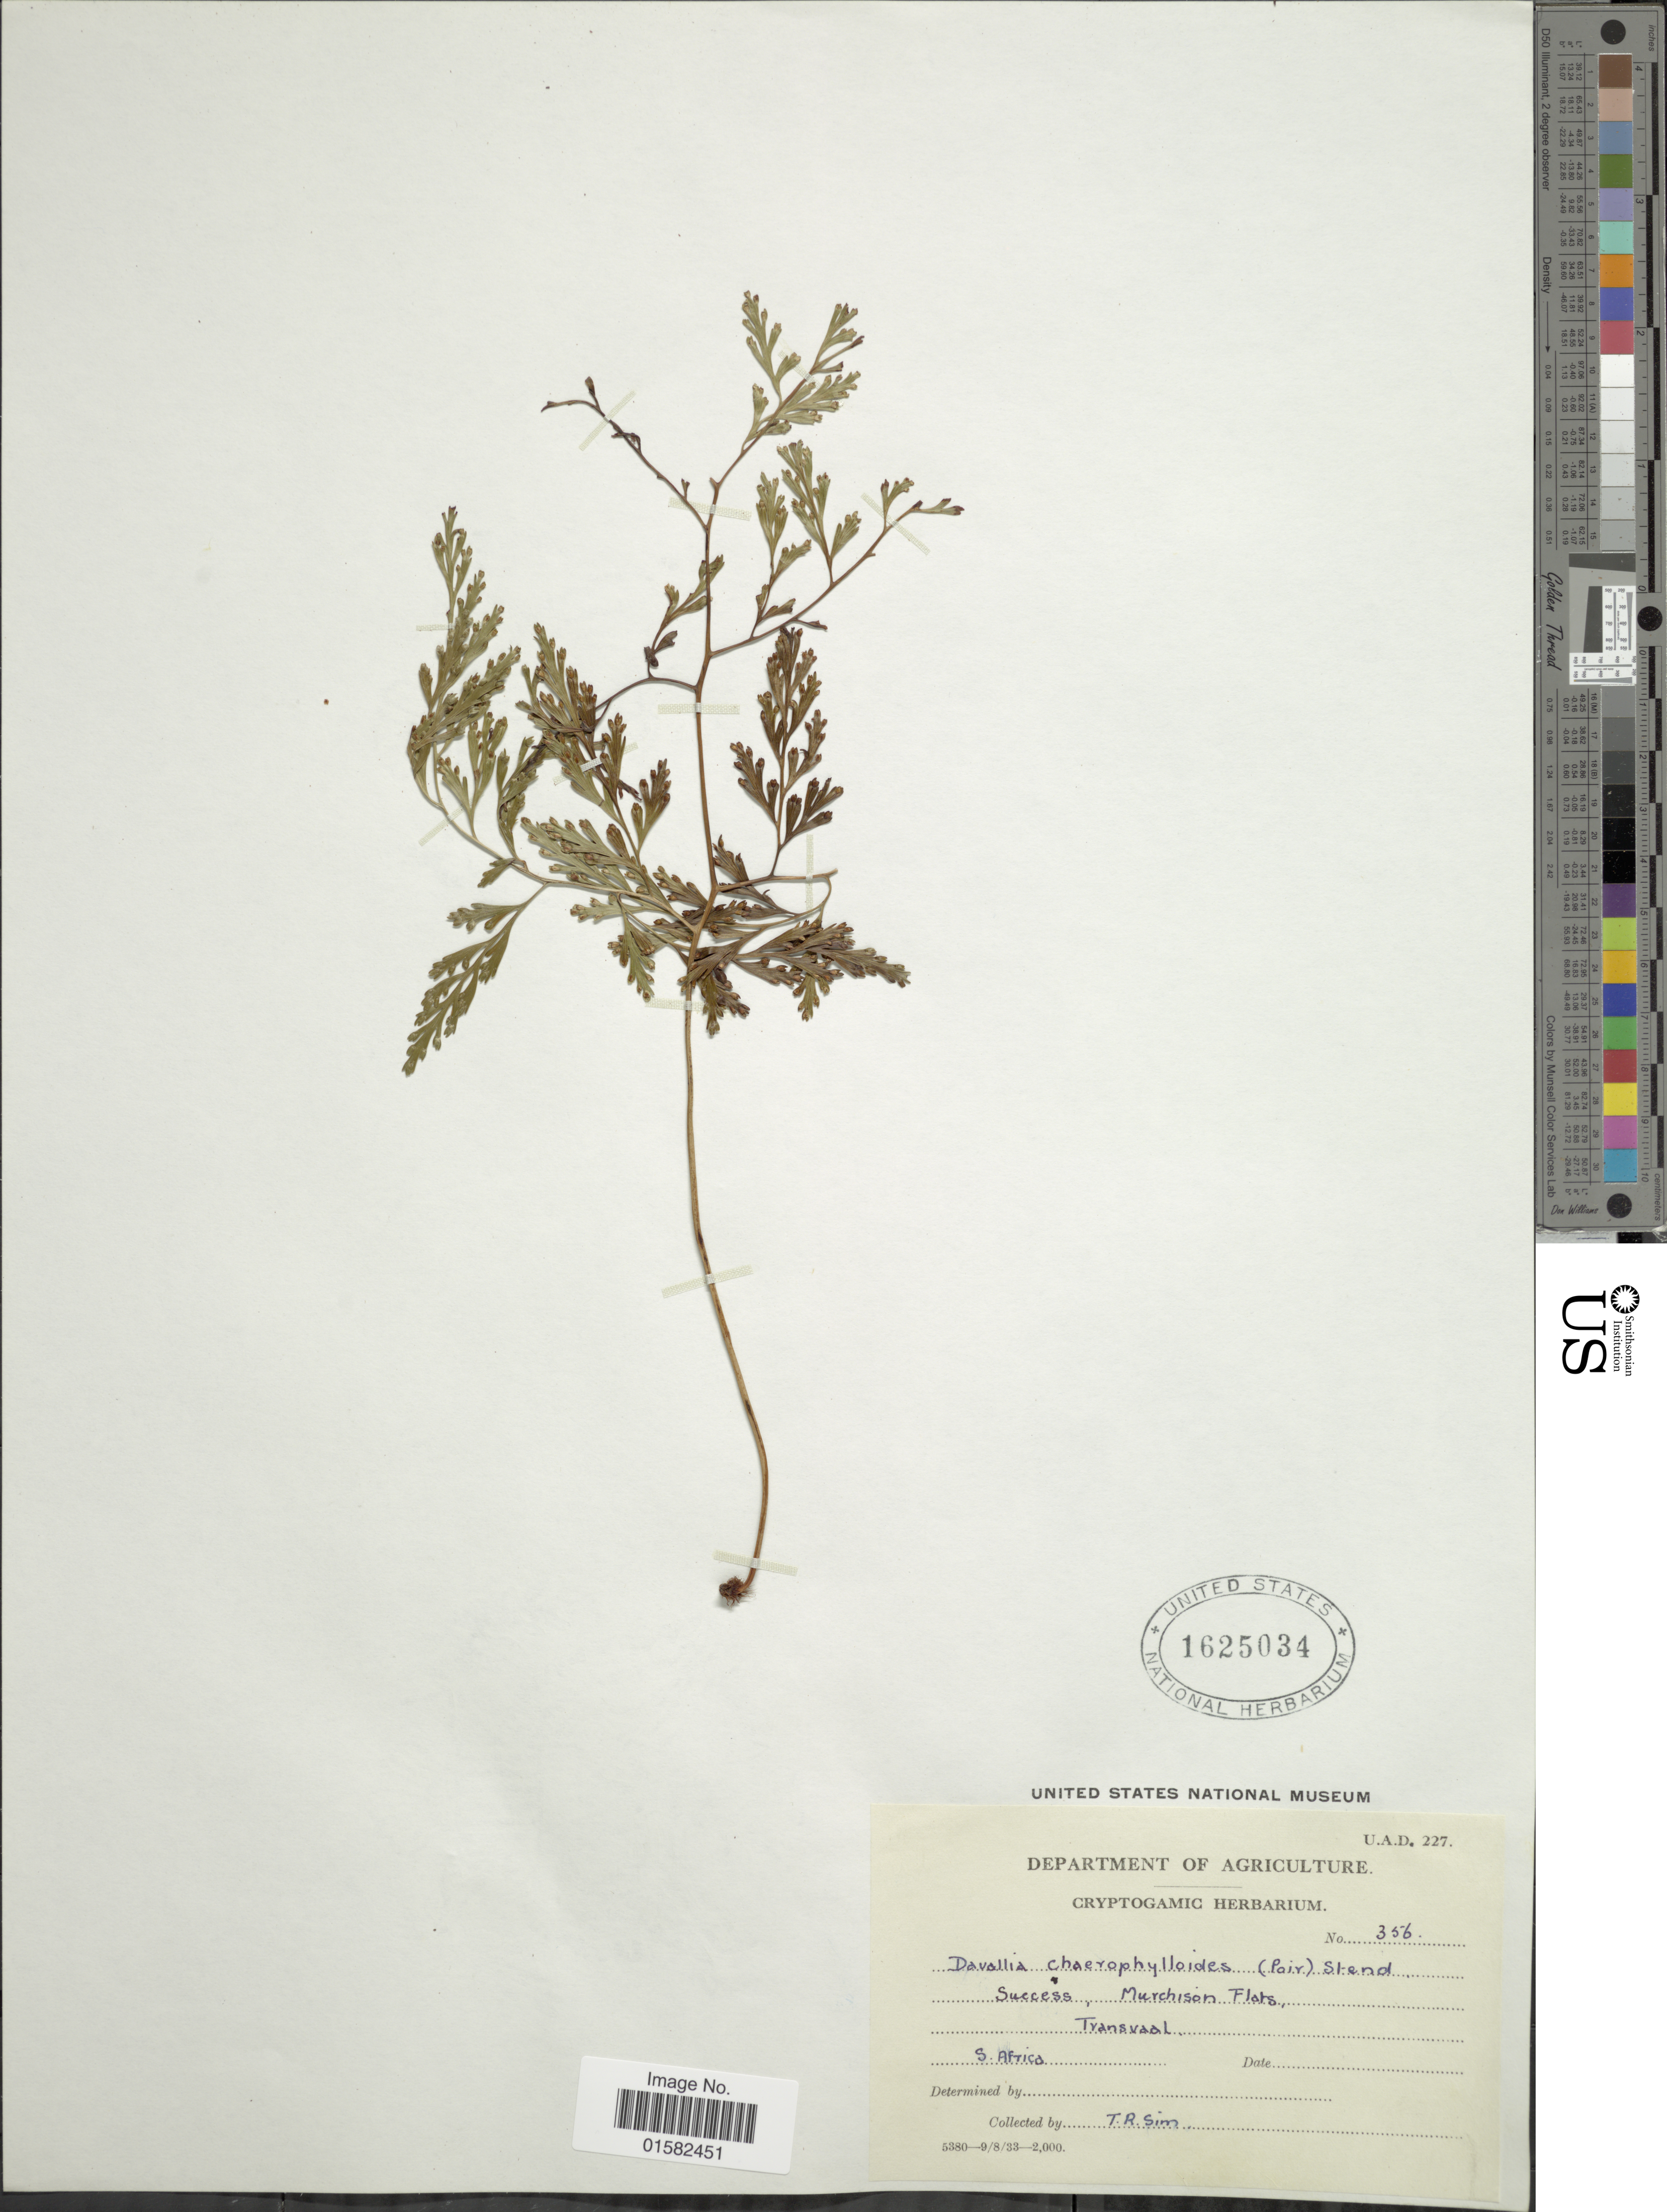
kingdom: Plantae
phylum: Tracheophyta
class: Polypodiopsida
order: Polypodiales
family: Davalliaceae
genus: Wibelia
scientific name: Wibelia chaerophylloides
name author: (Poir.) M. Kato & Tsutsumi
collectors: T. Sim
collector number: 356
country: South Africa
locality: Transvaal, South Africa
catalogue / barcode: US 1625034